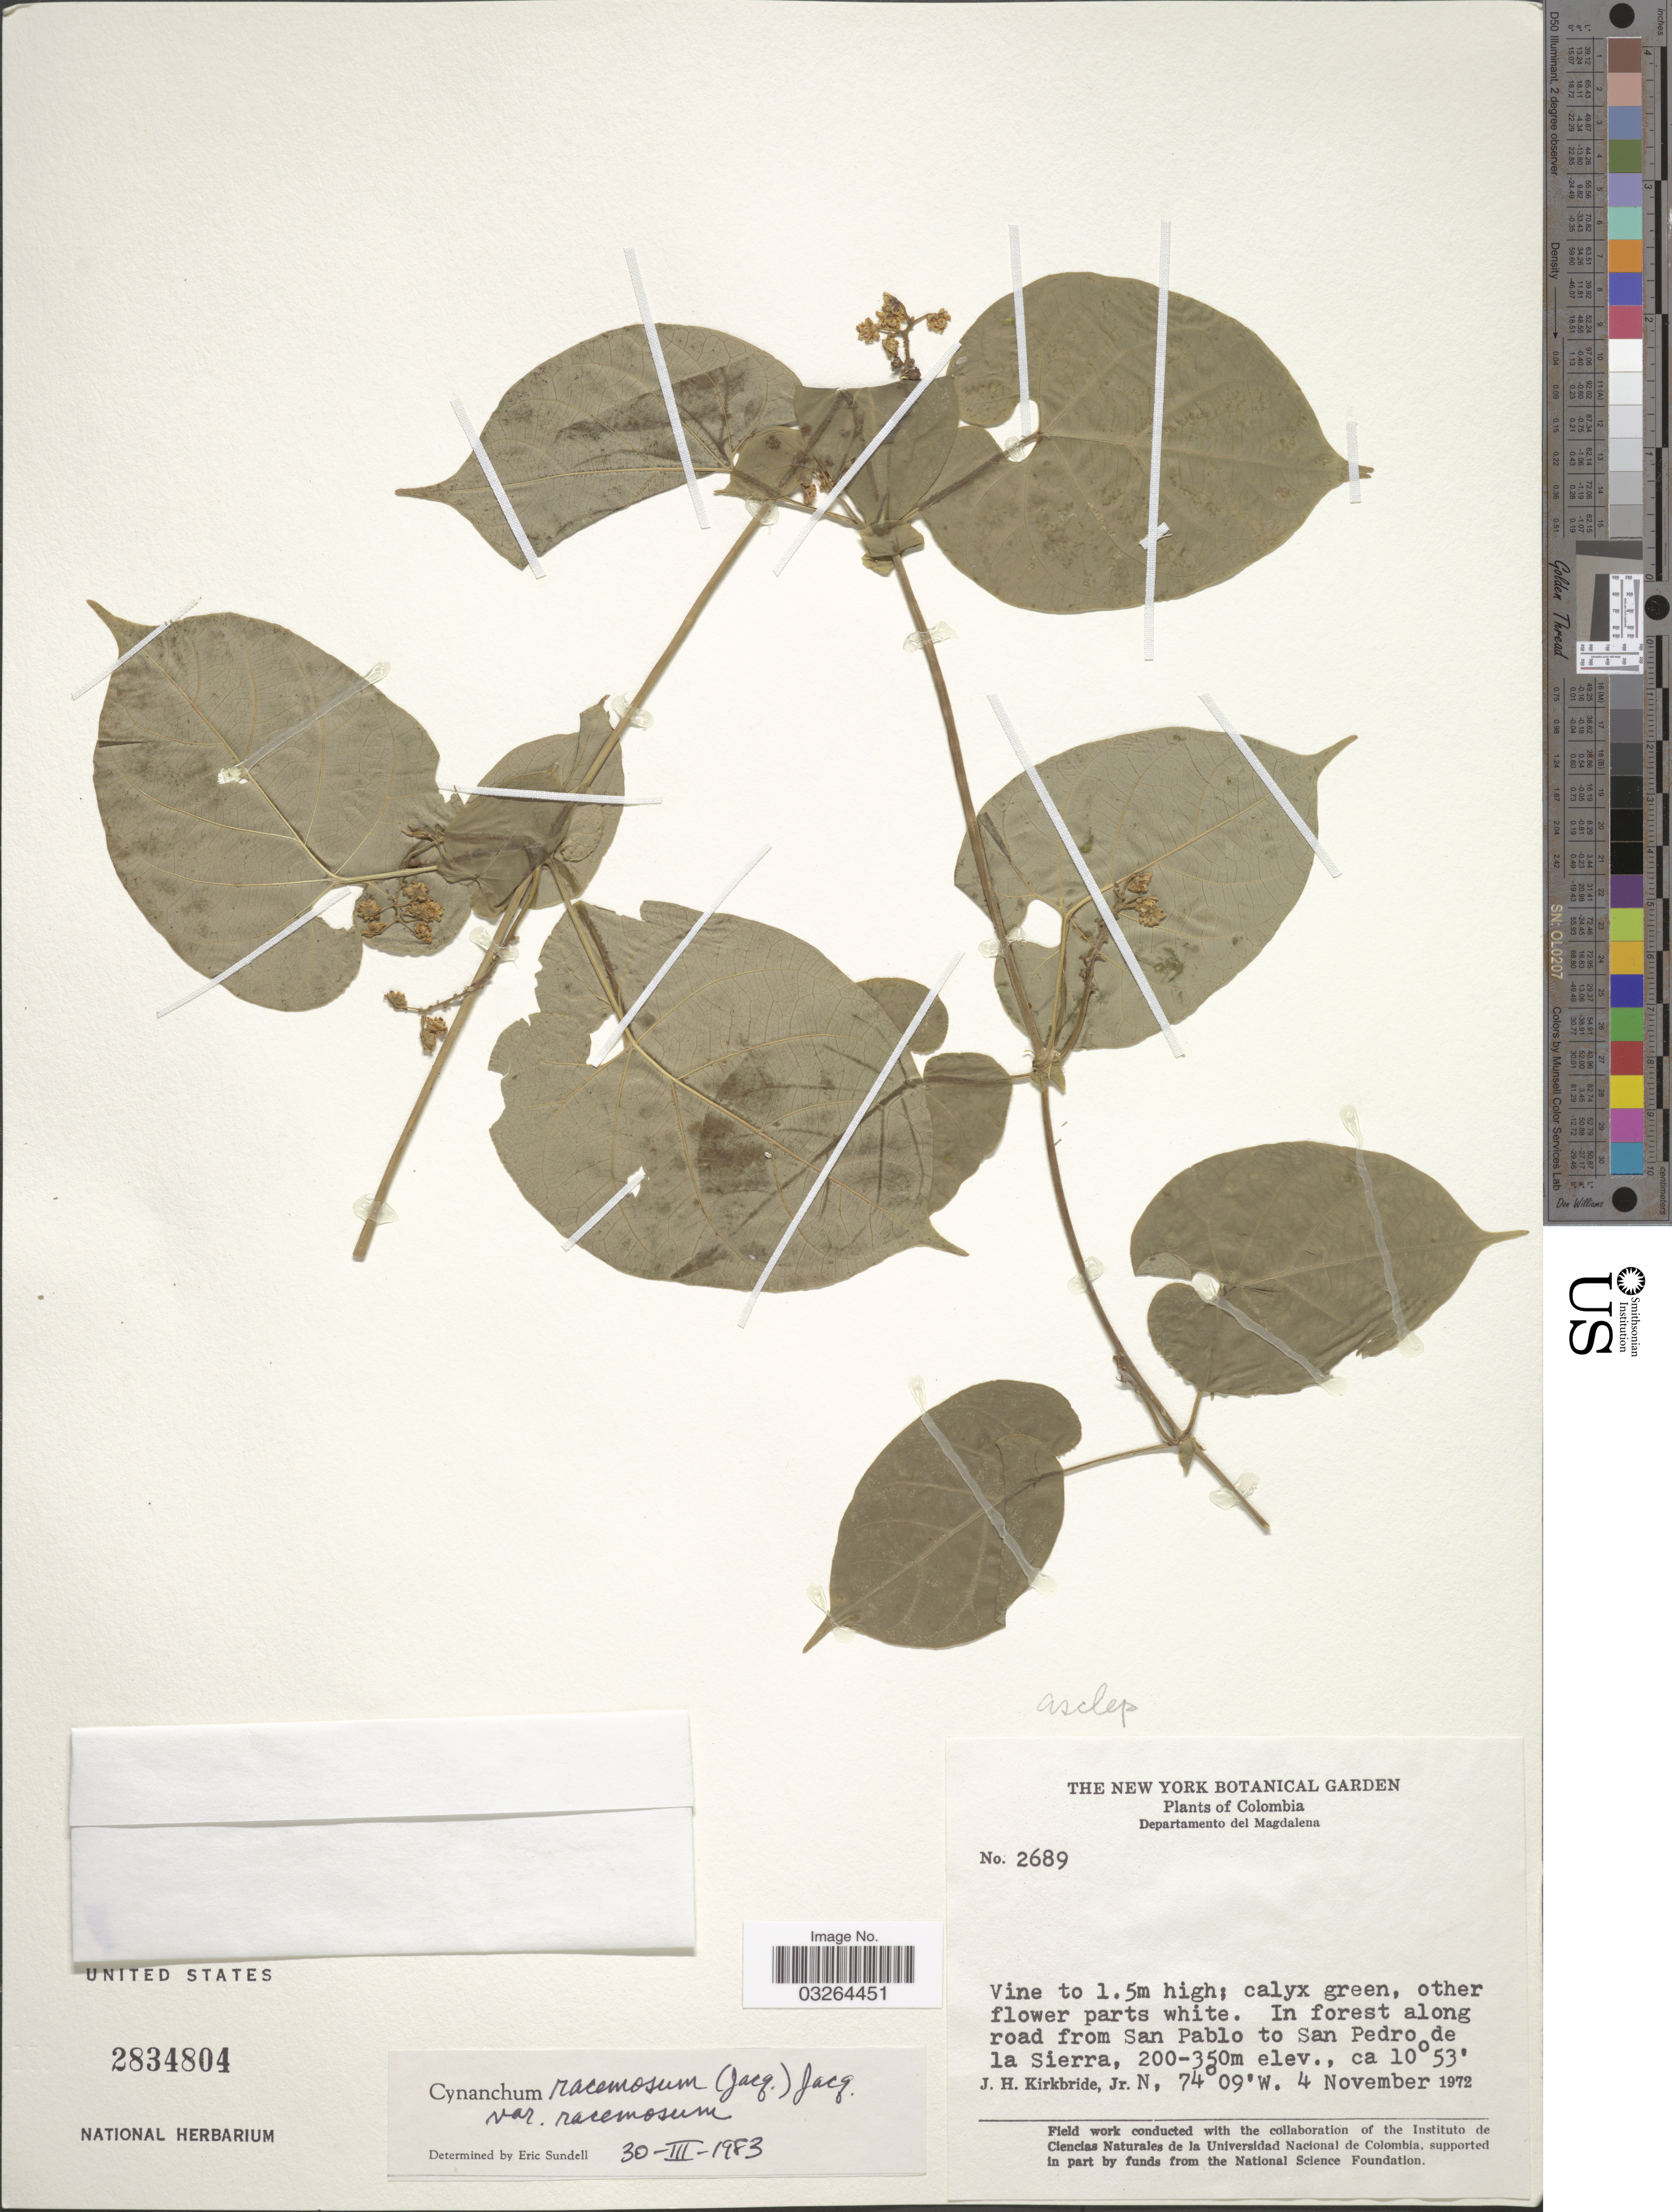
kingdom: Plantae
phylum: Tracheophyta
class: Magnoliopsida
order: Gentianales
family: Apocynaceae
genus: Cynanchum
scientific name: Cynanchum racemosum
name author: (Jacq.) Jacq.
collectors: J. H. Kirkbride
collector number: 2689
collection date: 1972-11-04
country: Colombia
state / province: Magdalena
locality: Departamento del Magdalena. In forest along road from San Pablo to San Pedro de la Sierra.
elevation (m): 200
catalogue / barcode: US 2834804